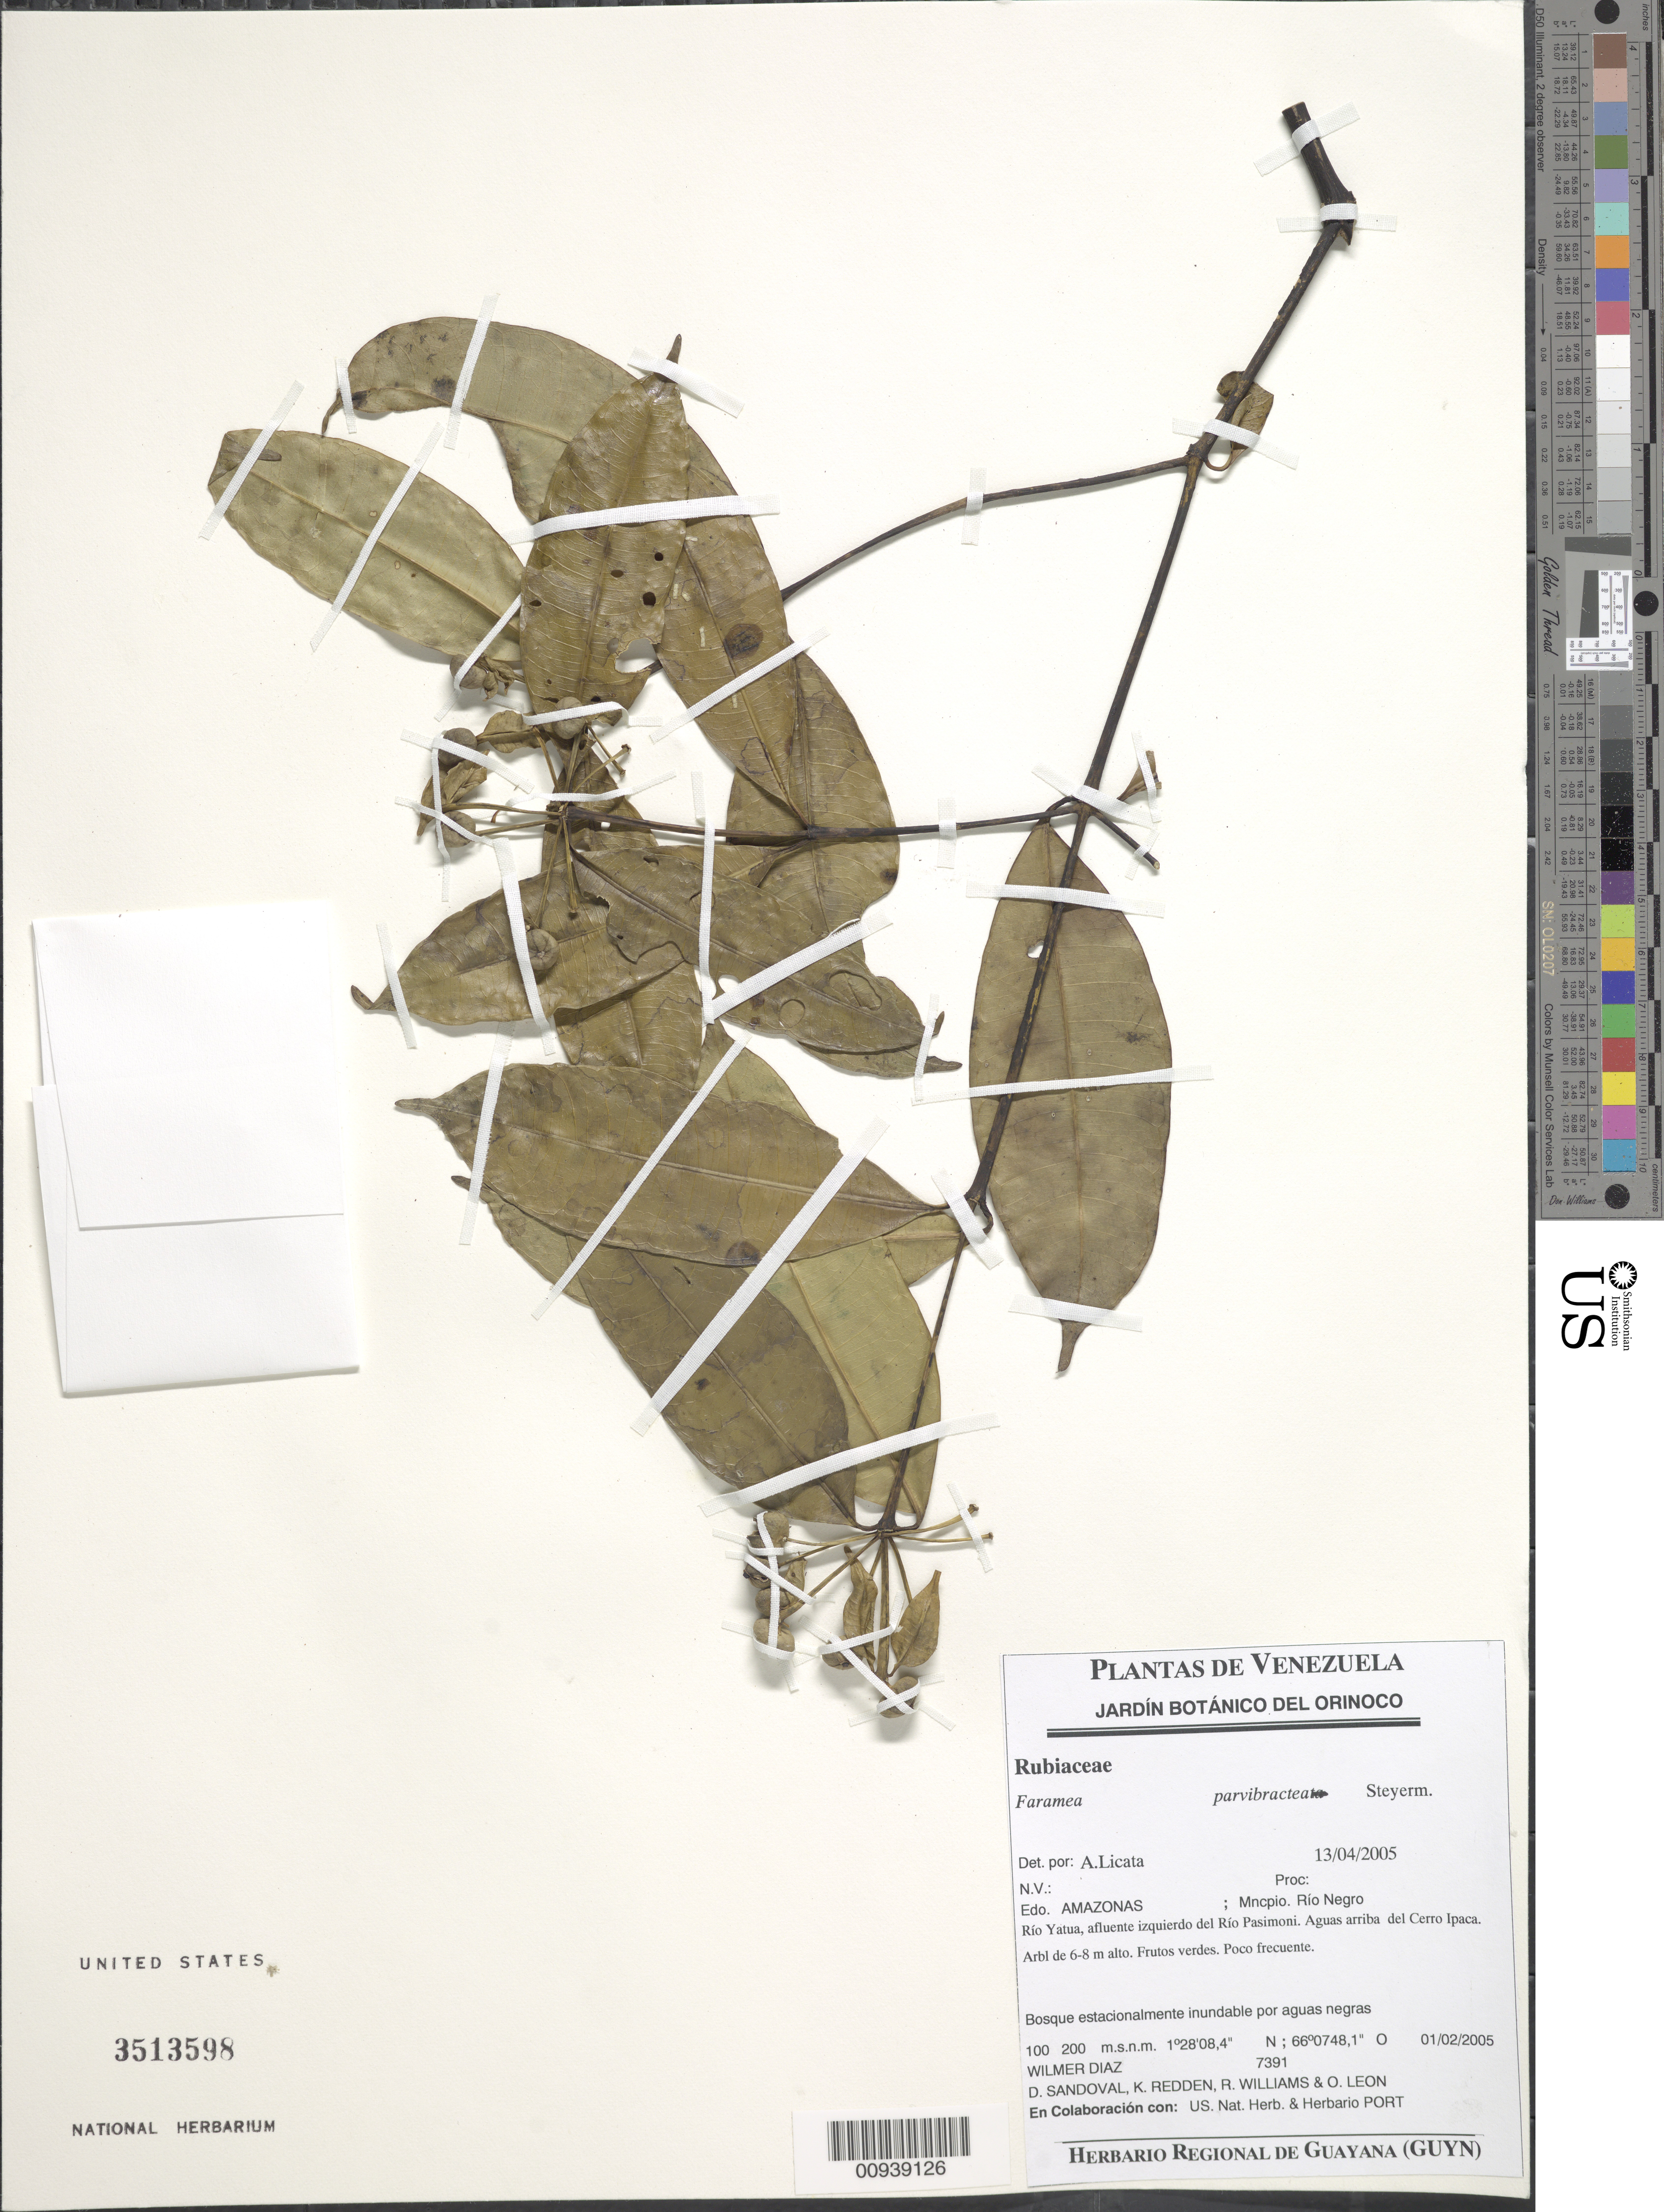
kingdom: Plantae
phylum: Tracheophyta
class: Magnoliopsida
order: Gentianales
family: Rubiaceae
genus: Faramea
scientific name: Faramea parvibractea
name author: Steyerm.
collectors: W. Díaz P., D. Sandoval, K. M. Redden, R. Williams & O. León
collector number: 7391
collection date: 2005-02-01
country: Venezuela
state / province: Amazonas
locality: Mncpio. Rio Negro. Rio Yatua, afluente izquierdo del Rio Pasimoni. Aguas arriba del Cerro Ipaca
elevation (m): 100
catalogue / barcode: US 3513598